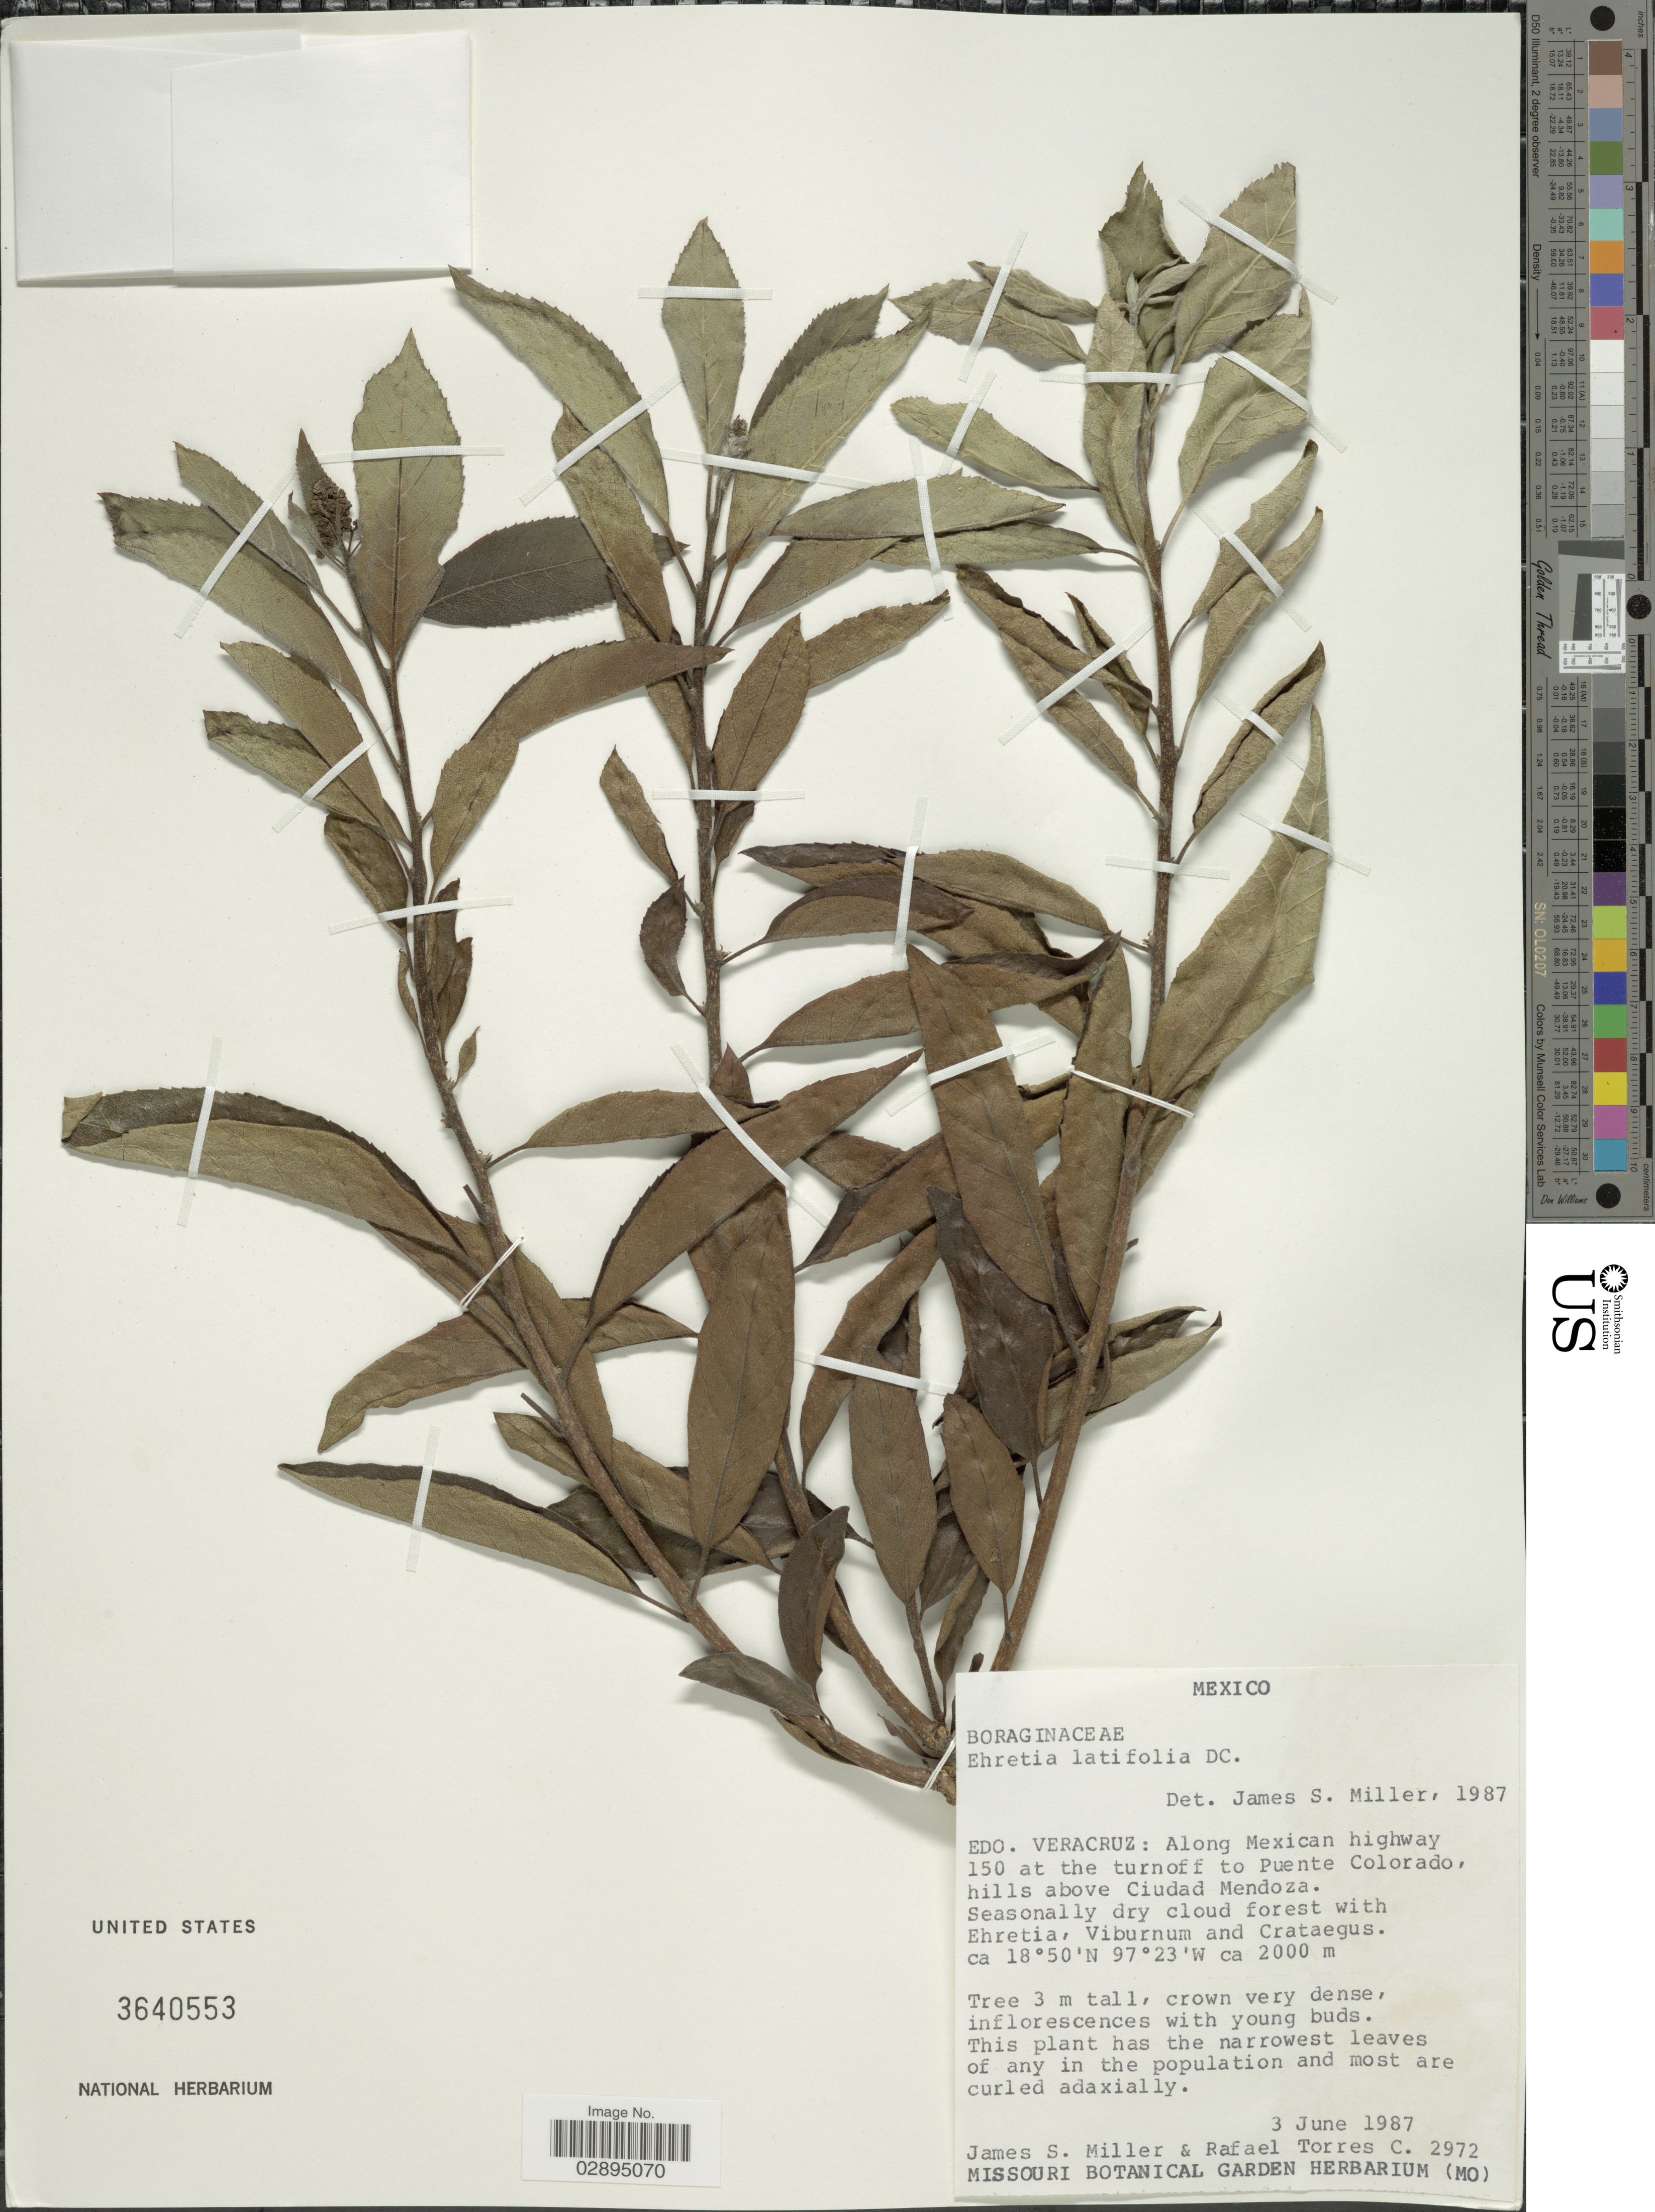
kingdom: Plantae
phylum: Tracheophyta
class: Magnoliopsida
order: Boraginales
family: Ehretiaceae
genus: Ehretia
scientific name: Ehretia latifolia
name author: DC.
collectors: J. S. Miller & R. Torres C.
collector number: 2972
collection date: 1987-06-03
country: Mexico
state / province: Veracruz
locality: Edo. Veracruz: Along Mexican highway 150 at the turnoff to Puente Colorado, hills above Ciudad Mendoza.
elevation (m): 2000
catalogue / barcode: US 3640553